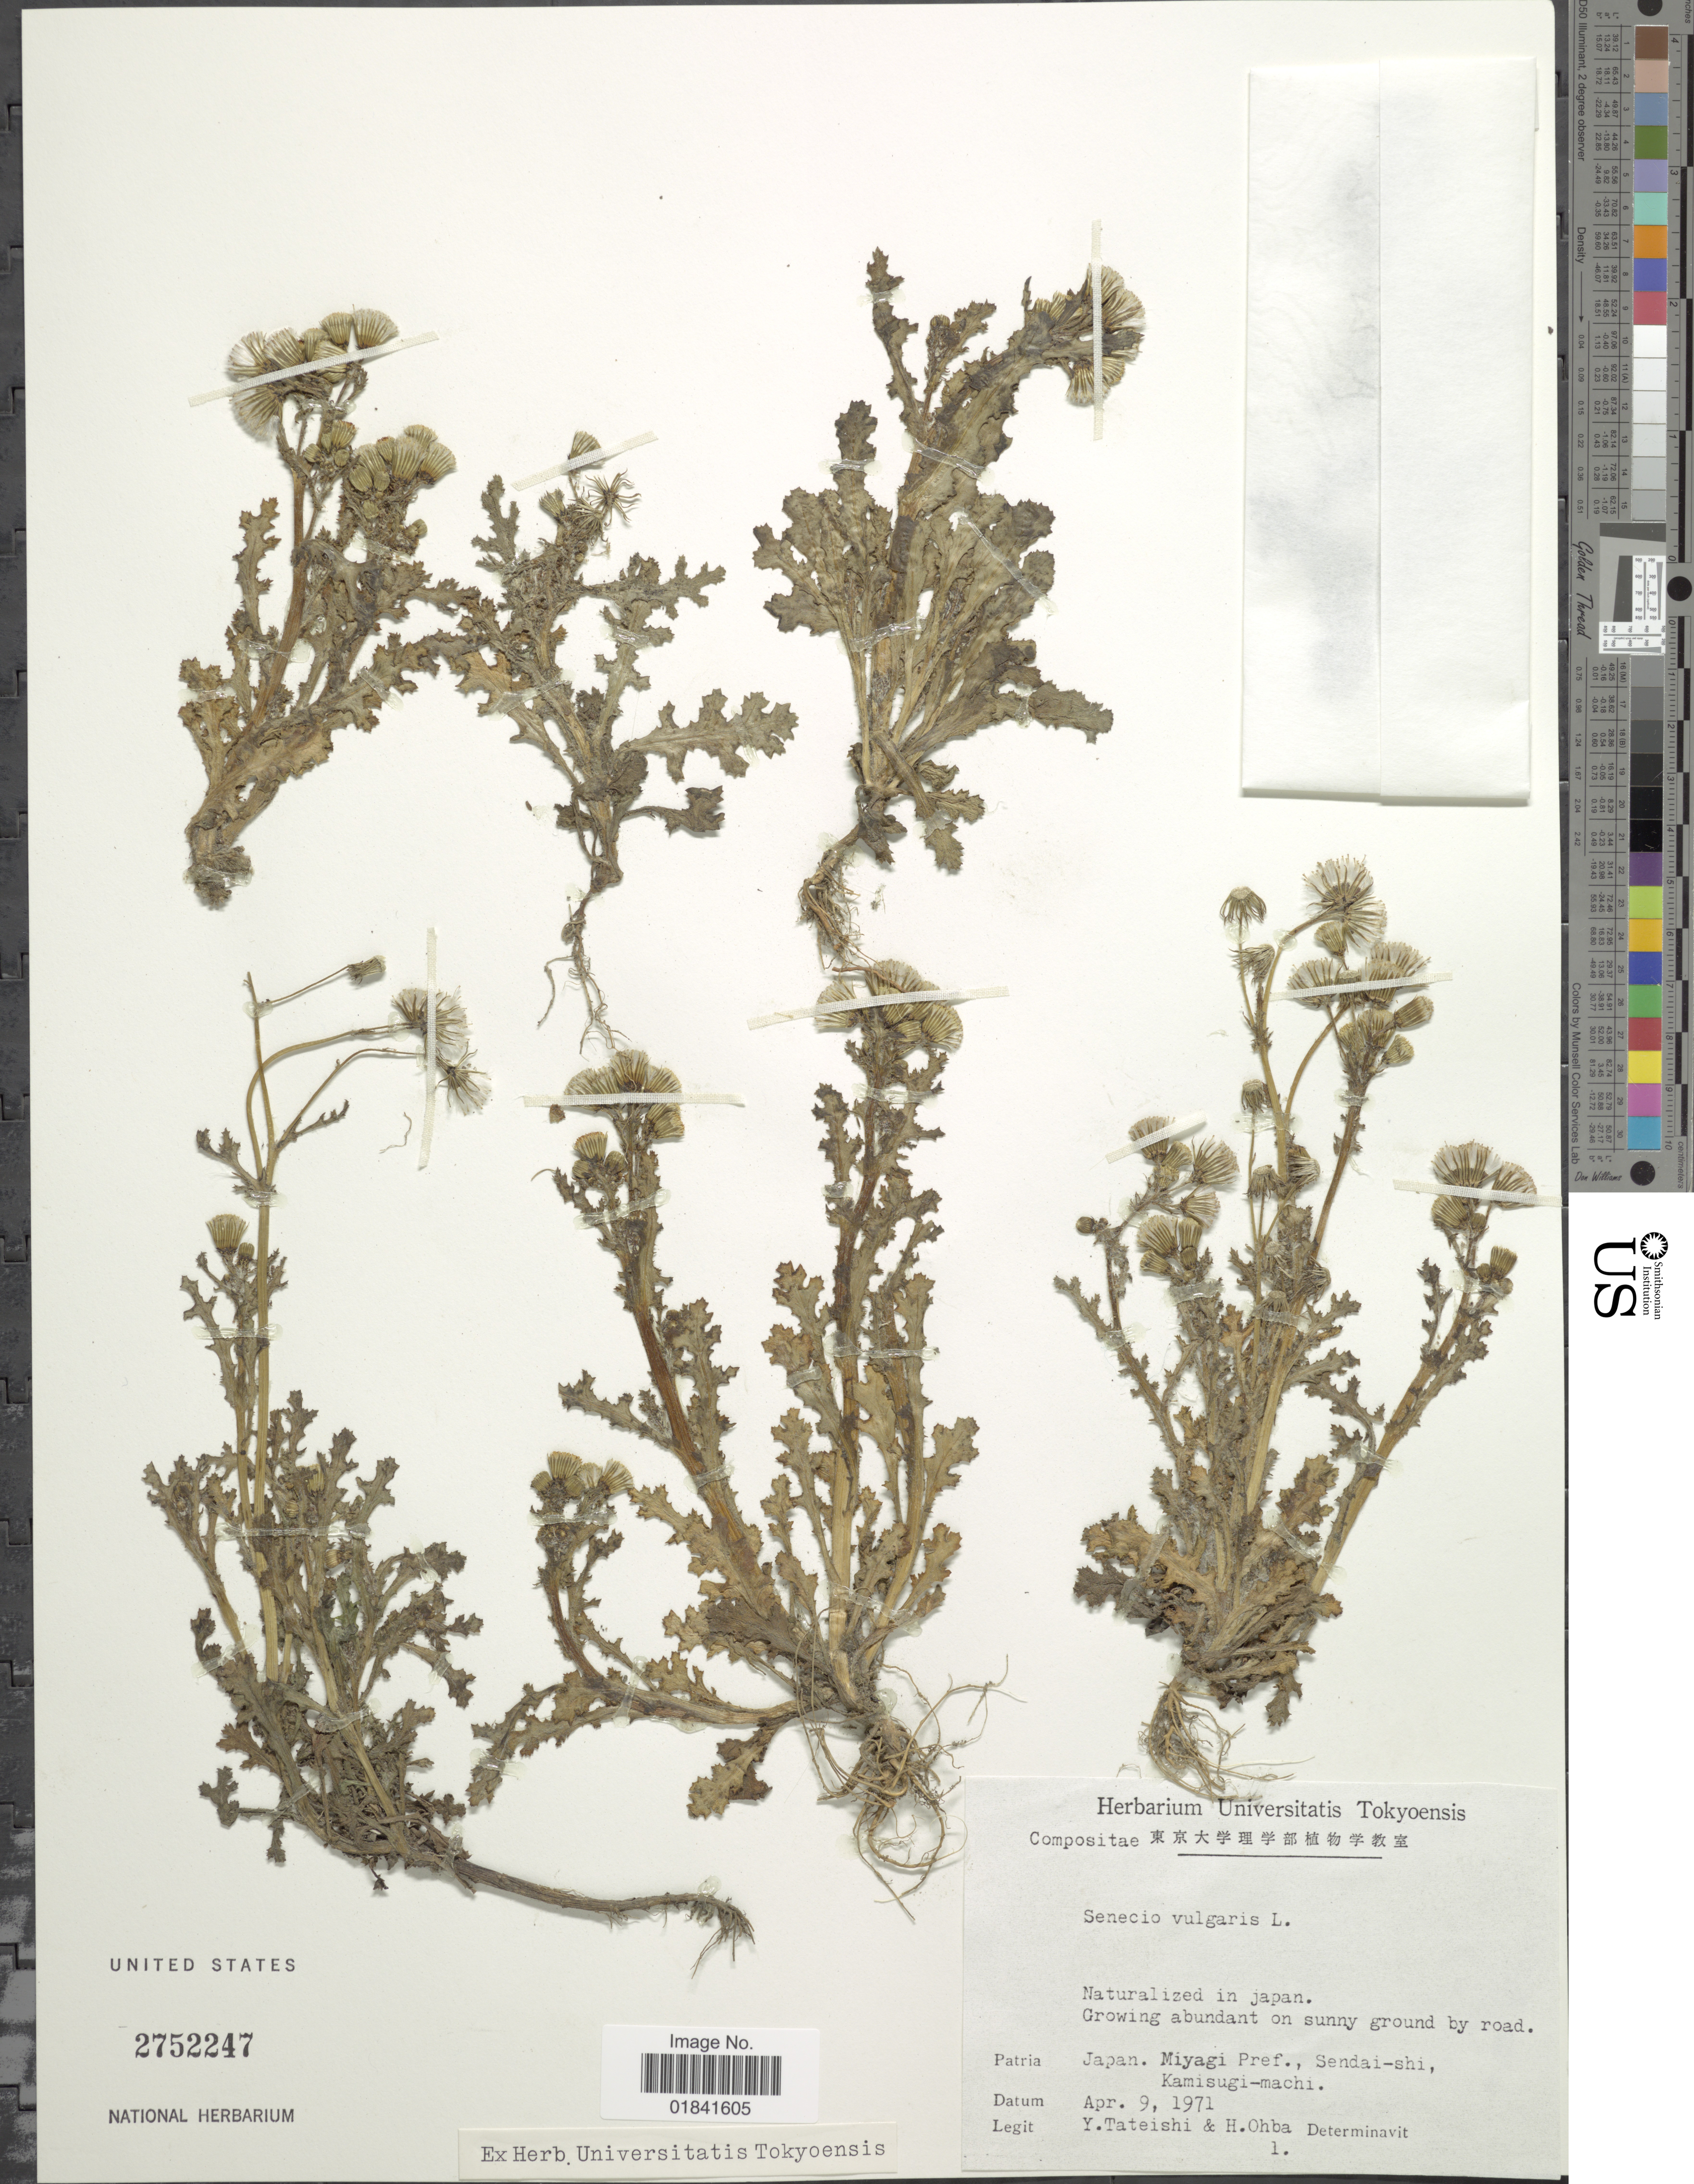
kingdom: Plantae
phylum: Tracheophyta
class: Magnoliopsida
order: Asterales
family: Asteraceae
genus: Senecio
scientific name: Senecio vulgaris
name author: L.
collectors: Y. Tateishi & H. Ohba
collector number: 1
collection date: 1971-04-09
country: Japan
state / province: Miyagi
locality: Senhai-shi, Kamisugi-machi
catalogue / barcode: US 2752247